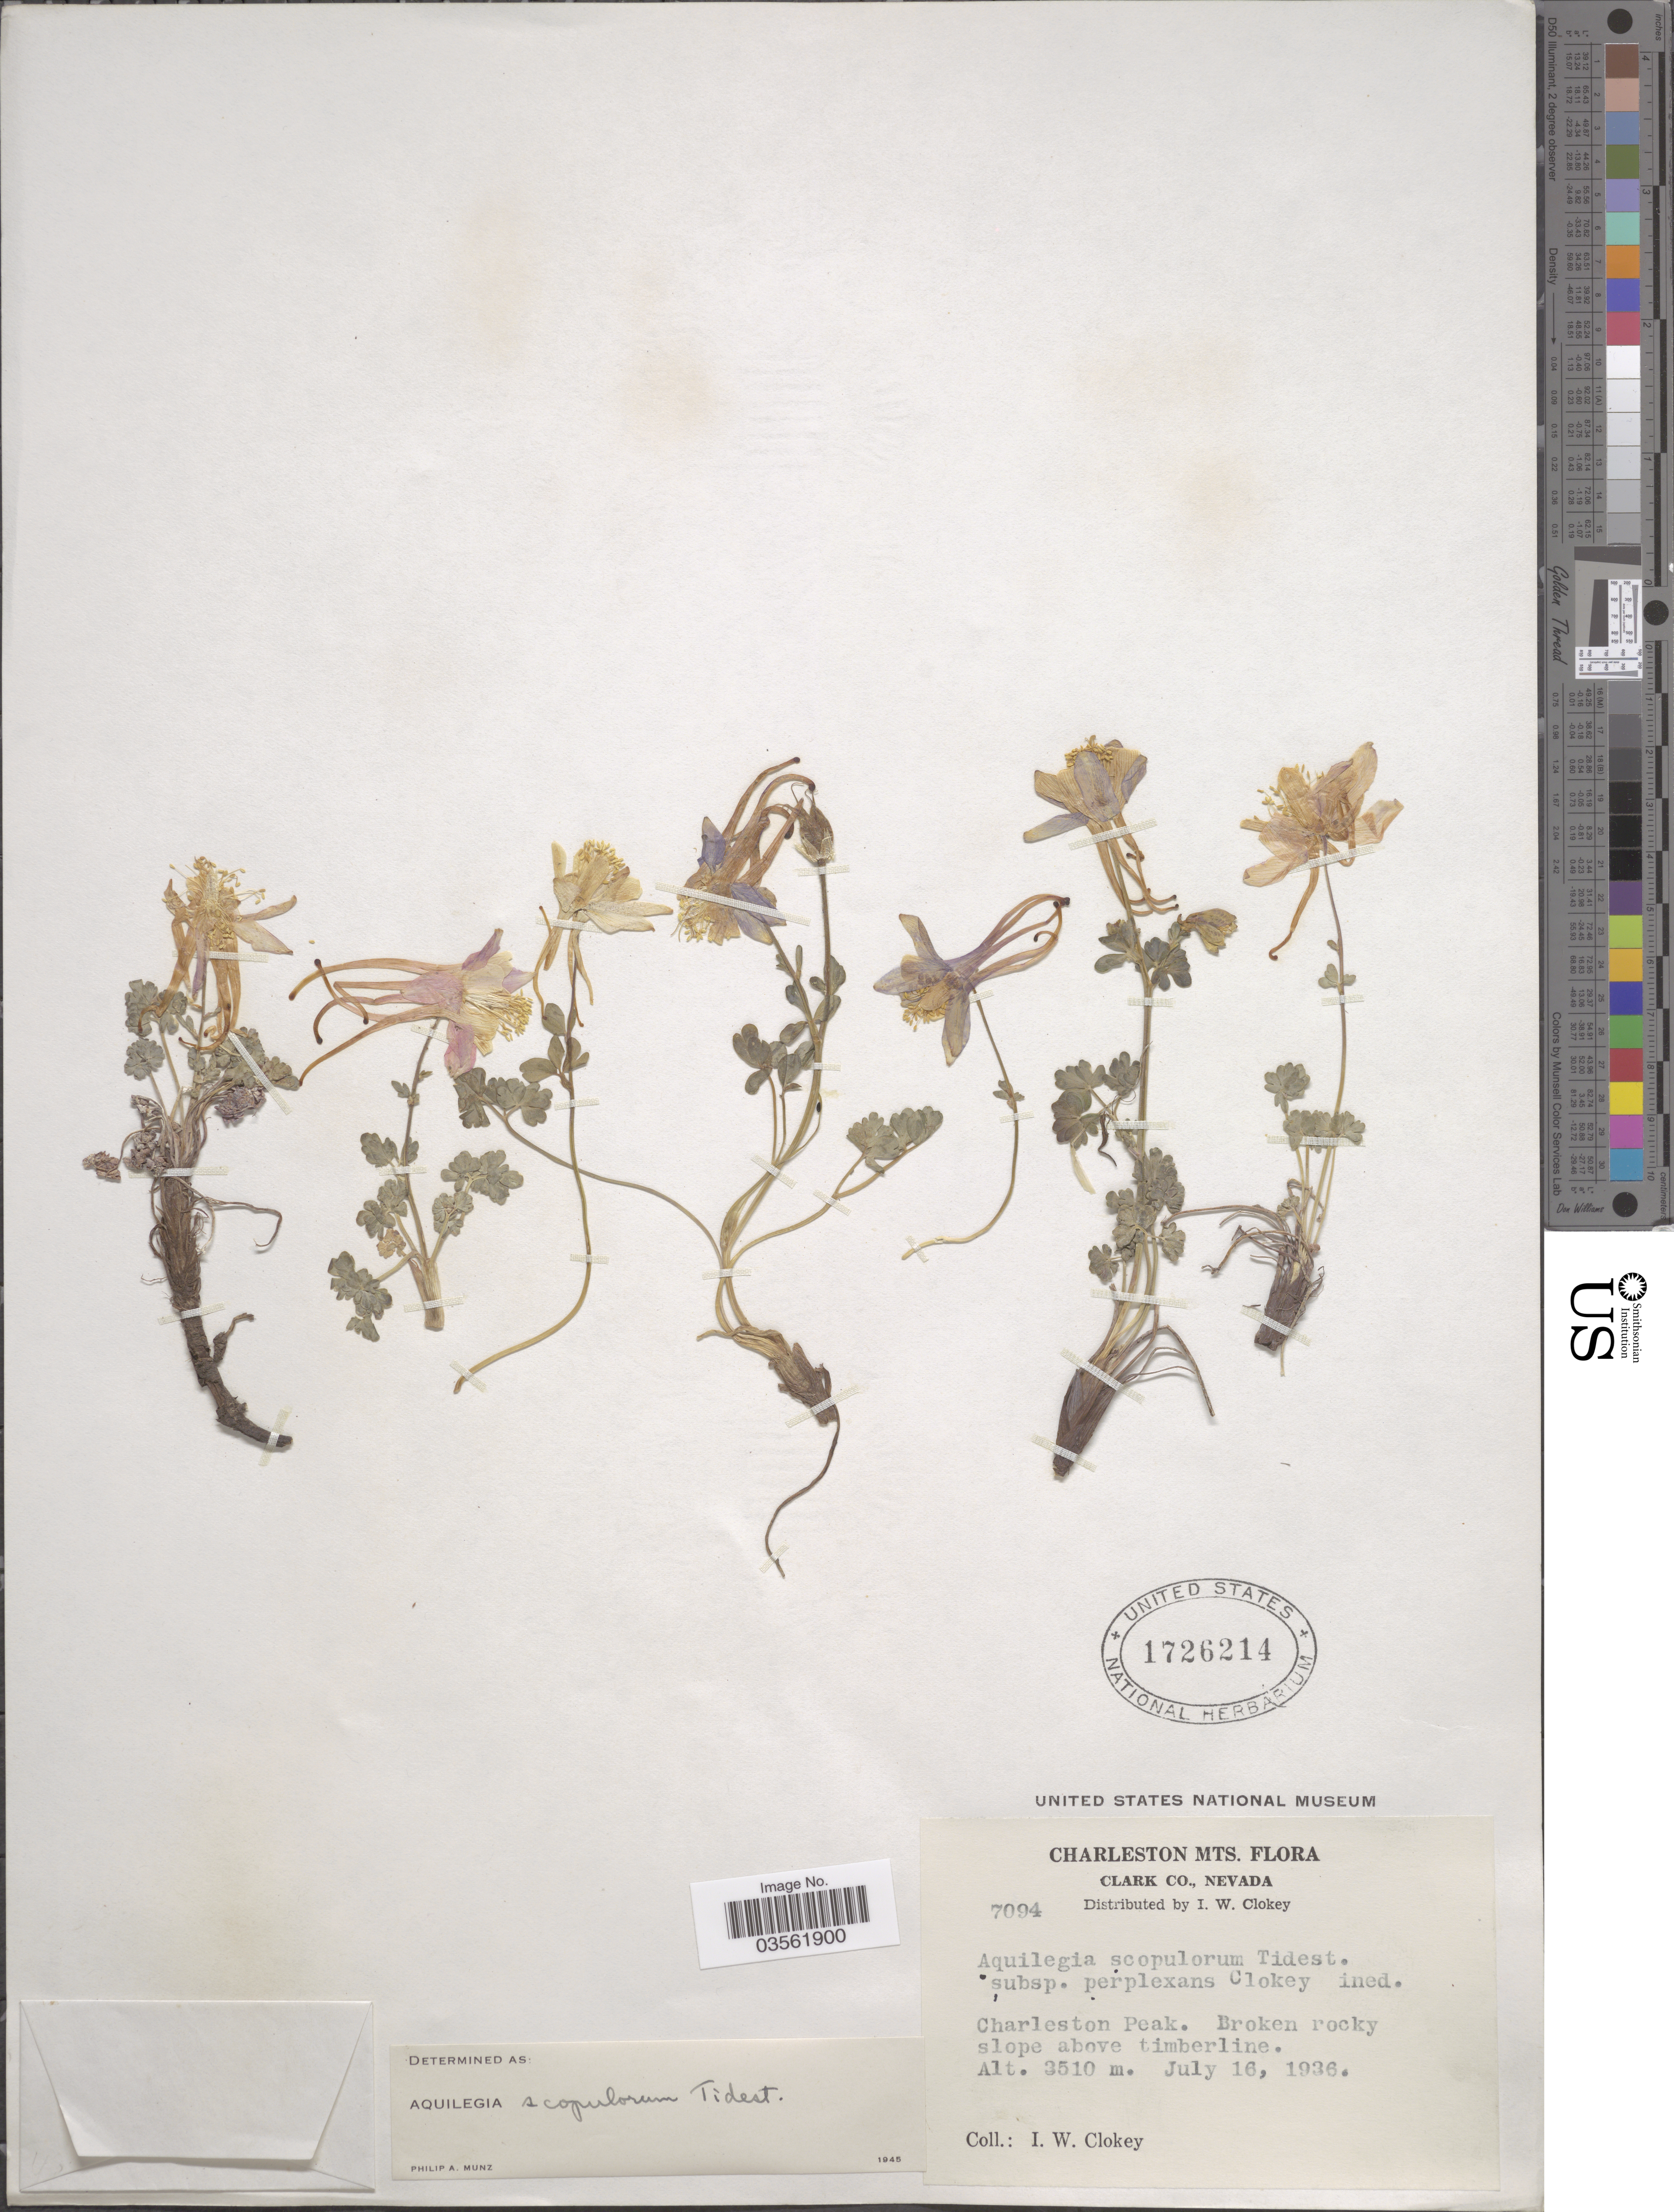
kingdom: Plantae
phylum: Tracheophyta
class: Magnoliopsida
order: Ranunculales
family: Ranunculaceae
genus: Aquilegia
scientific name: Aquilegia scopulorum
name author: Tidestr.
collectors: I. W. Clokey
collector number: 7094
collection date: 1936-07-16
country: United States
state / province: Nevada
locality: Charleston Mts. Clark Co. Charleston Peak. Broken rocky slopes above timberline.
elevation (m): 3510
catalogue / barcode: US 1726214